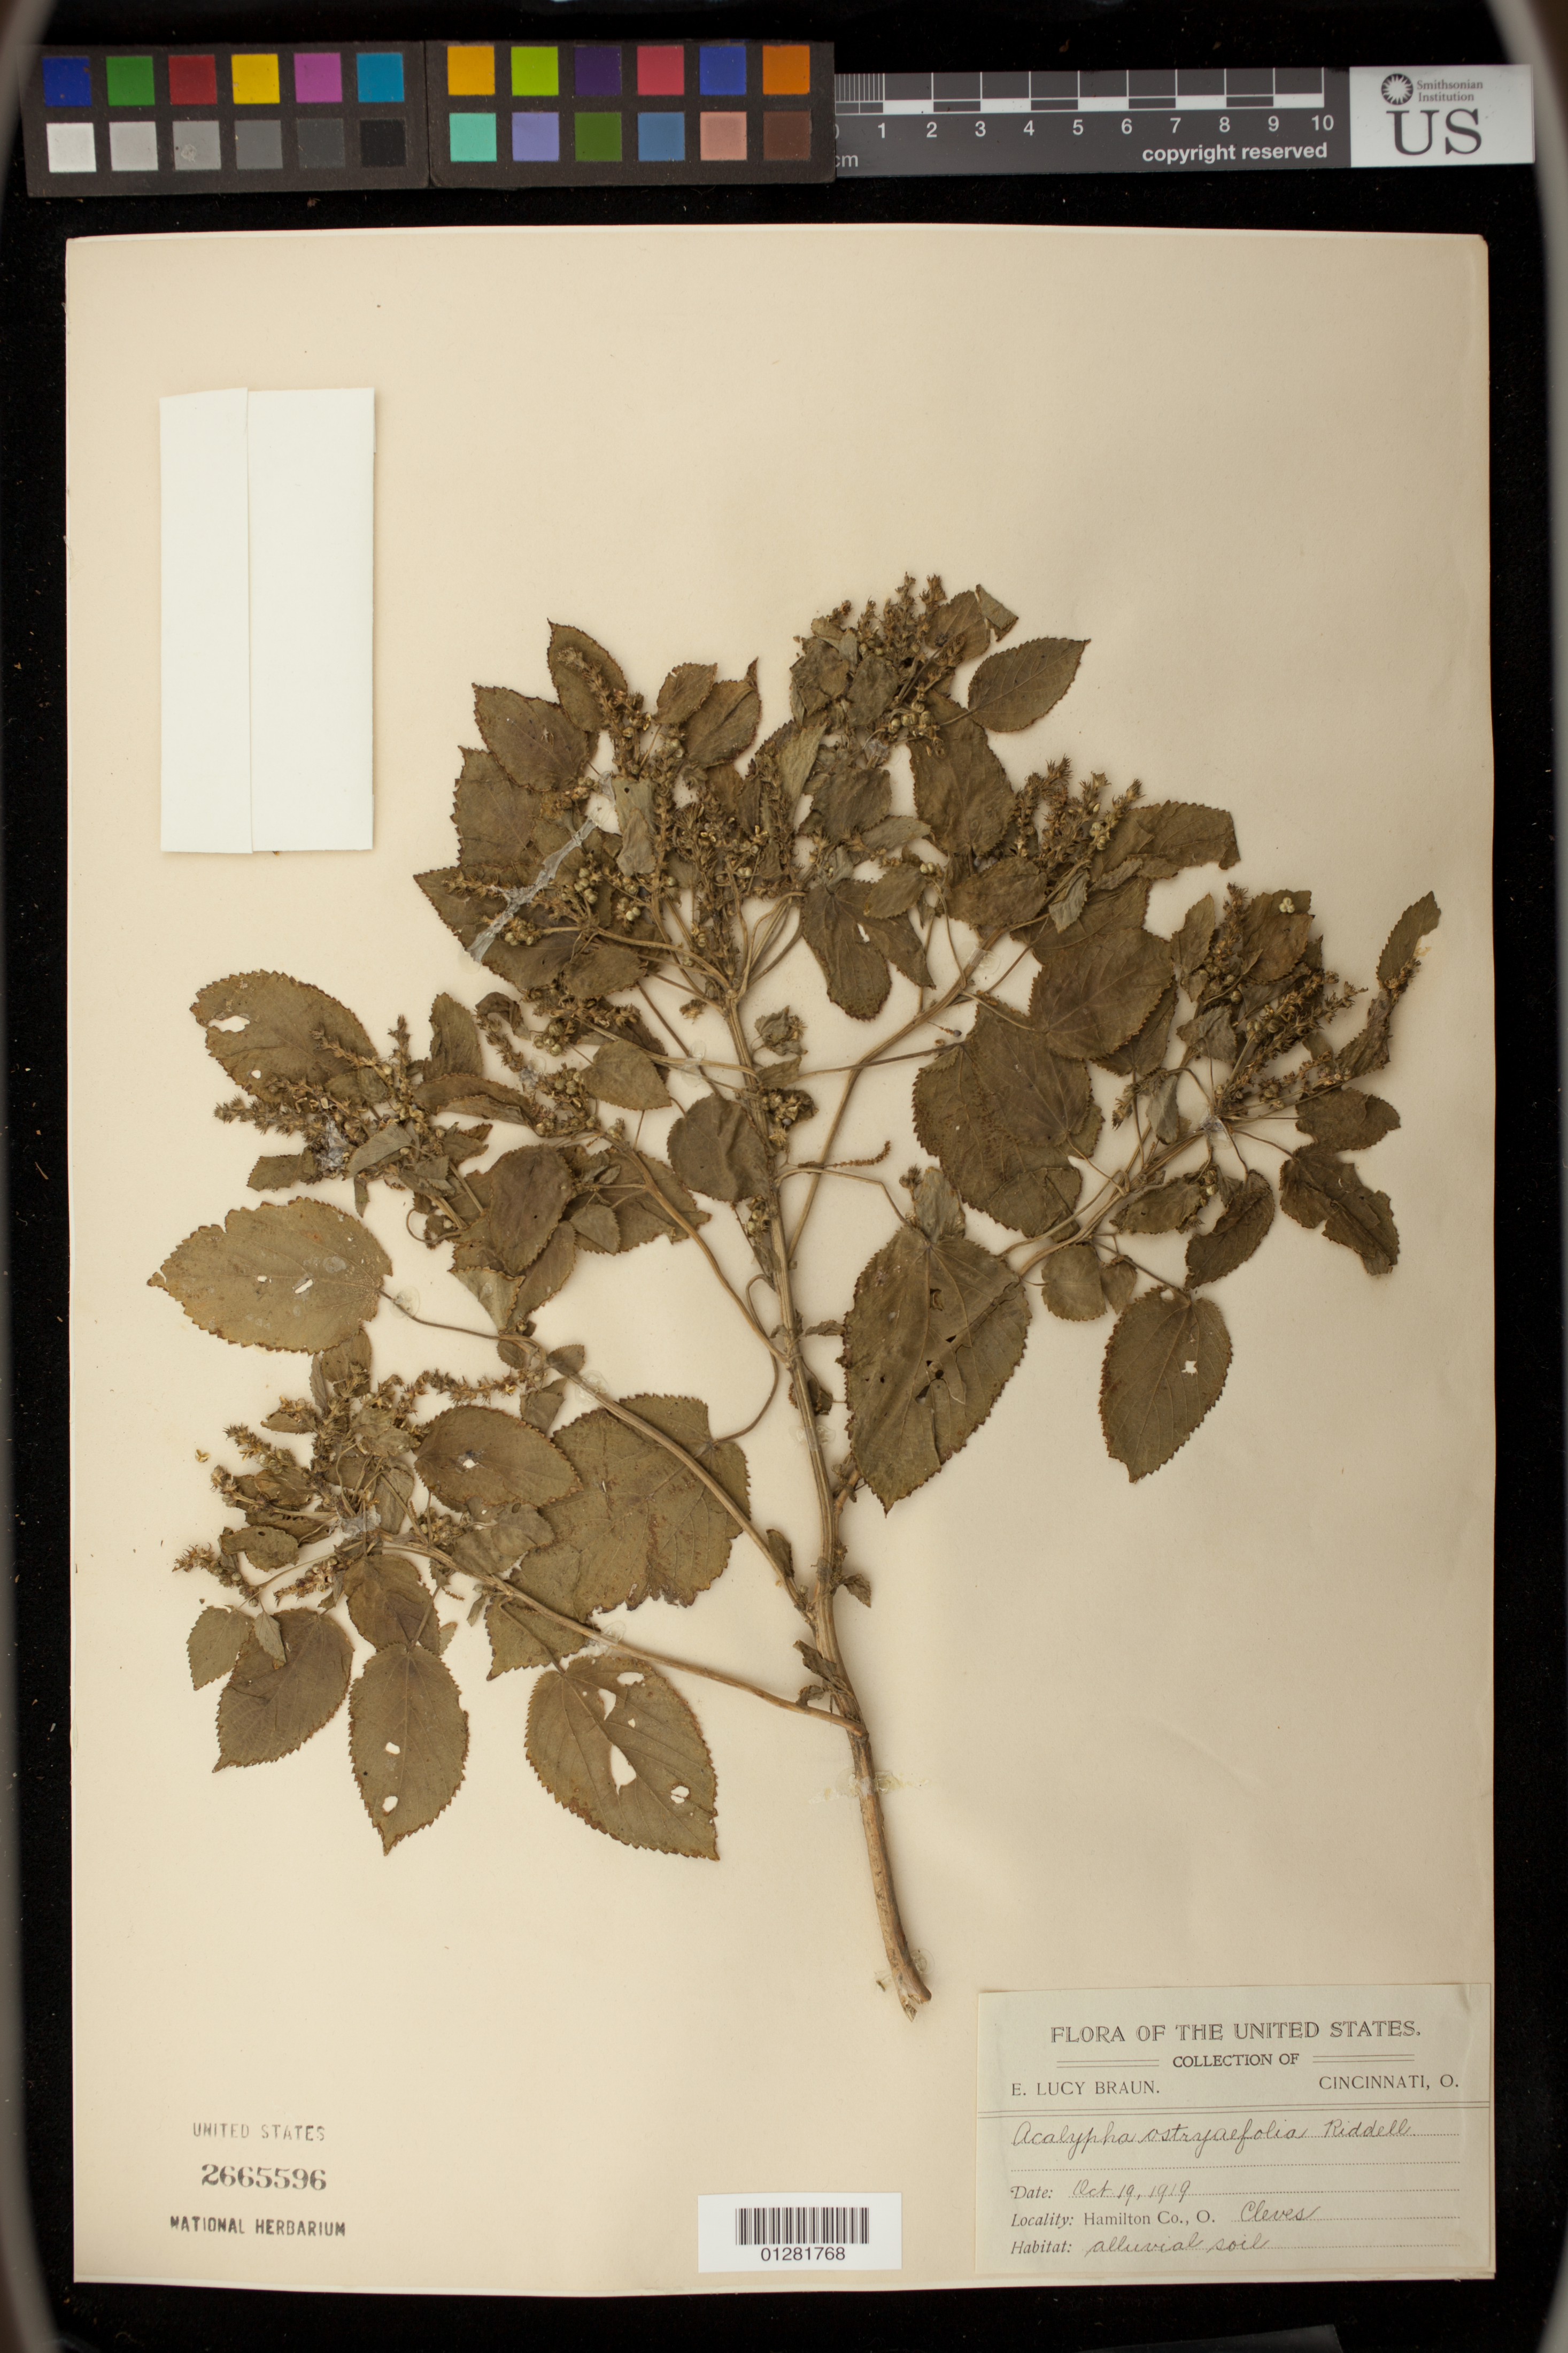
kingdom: Plantae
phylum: Tracheophyta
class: Magnoliopsida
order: Malpighiales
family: Euphorbiaceae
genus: Acalypha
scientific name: Acalypha ostryifolia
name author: Ridd.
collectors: E. L. Braun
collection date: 1919-10-19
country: United States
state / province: Ohio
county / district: Hamilton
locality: Cleves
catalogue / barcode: US 2665596